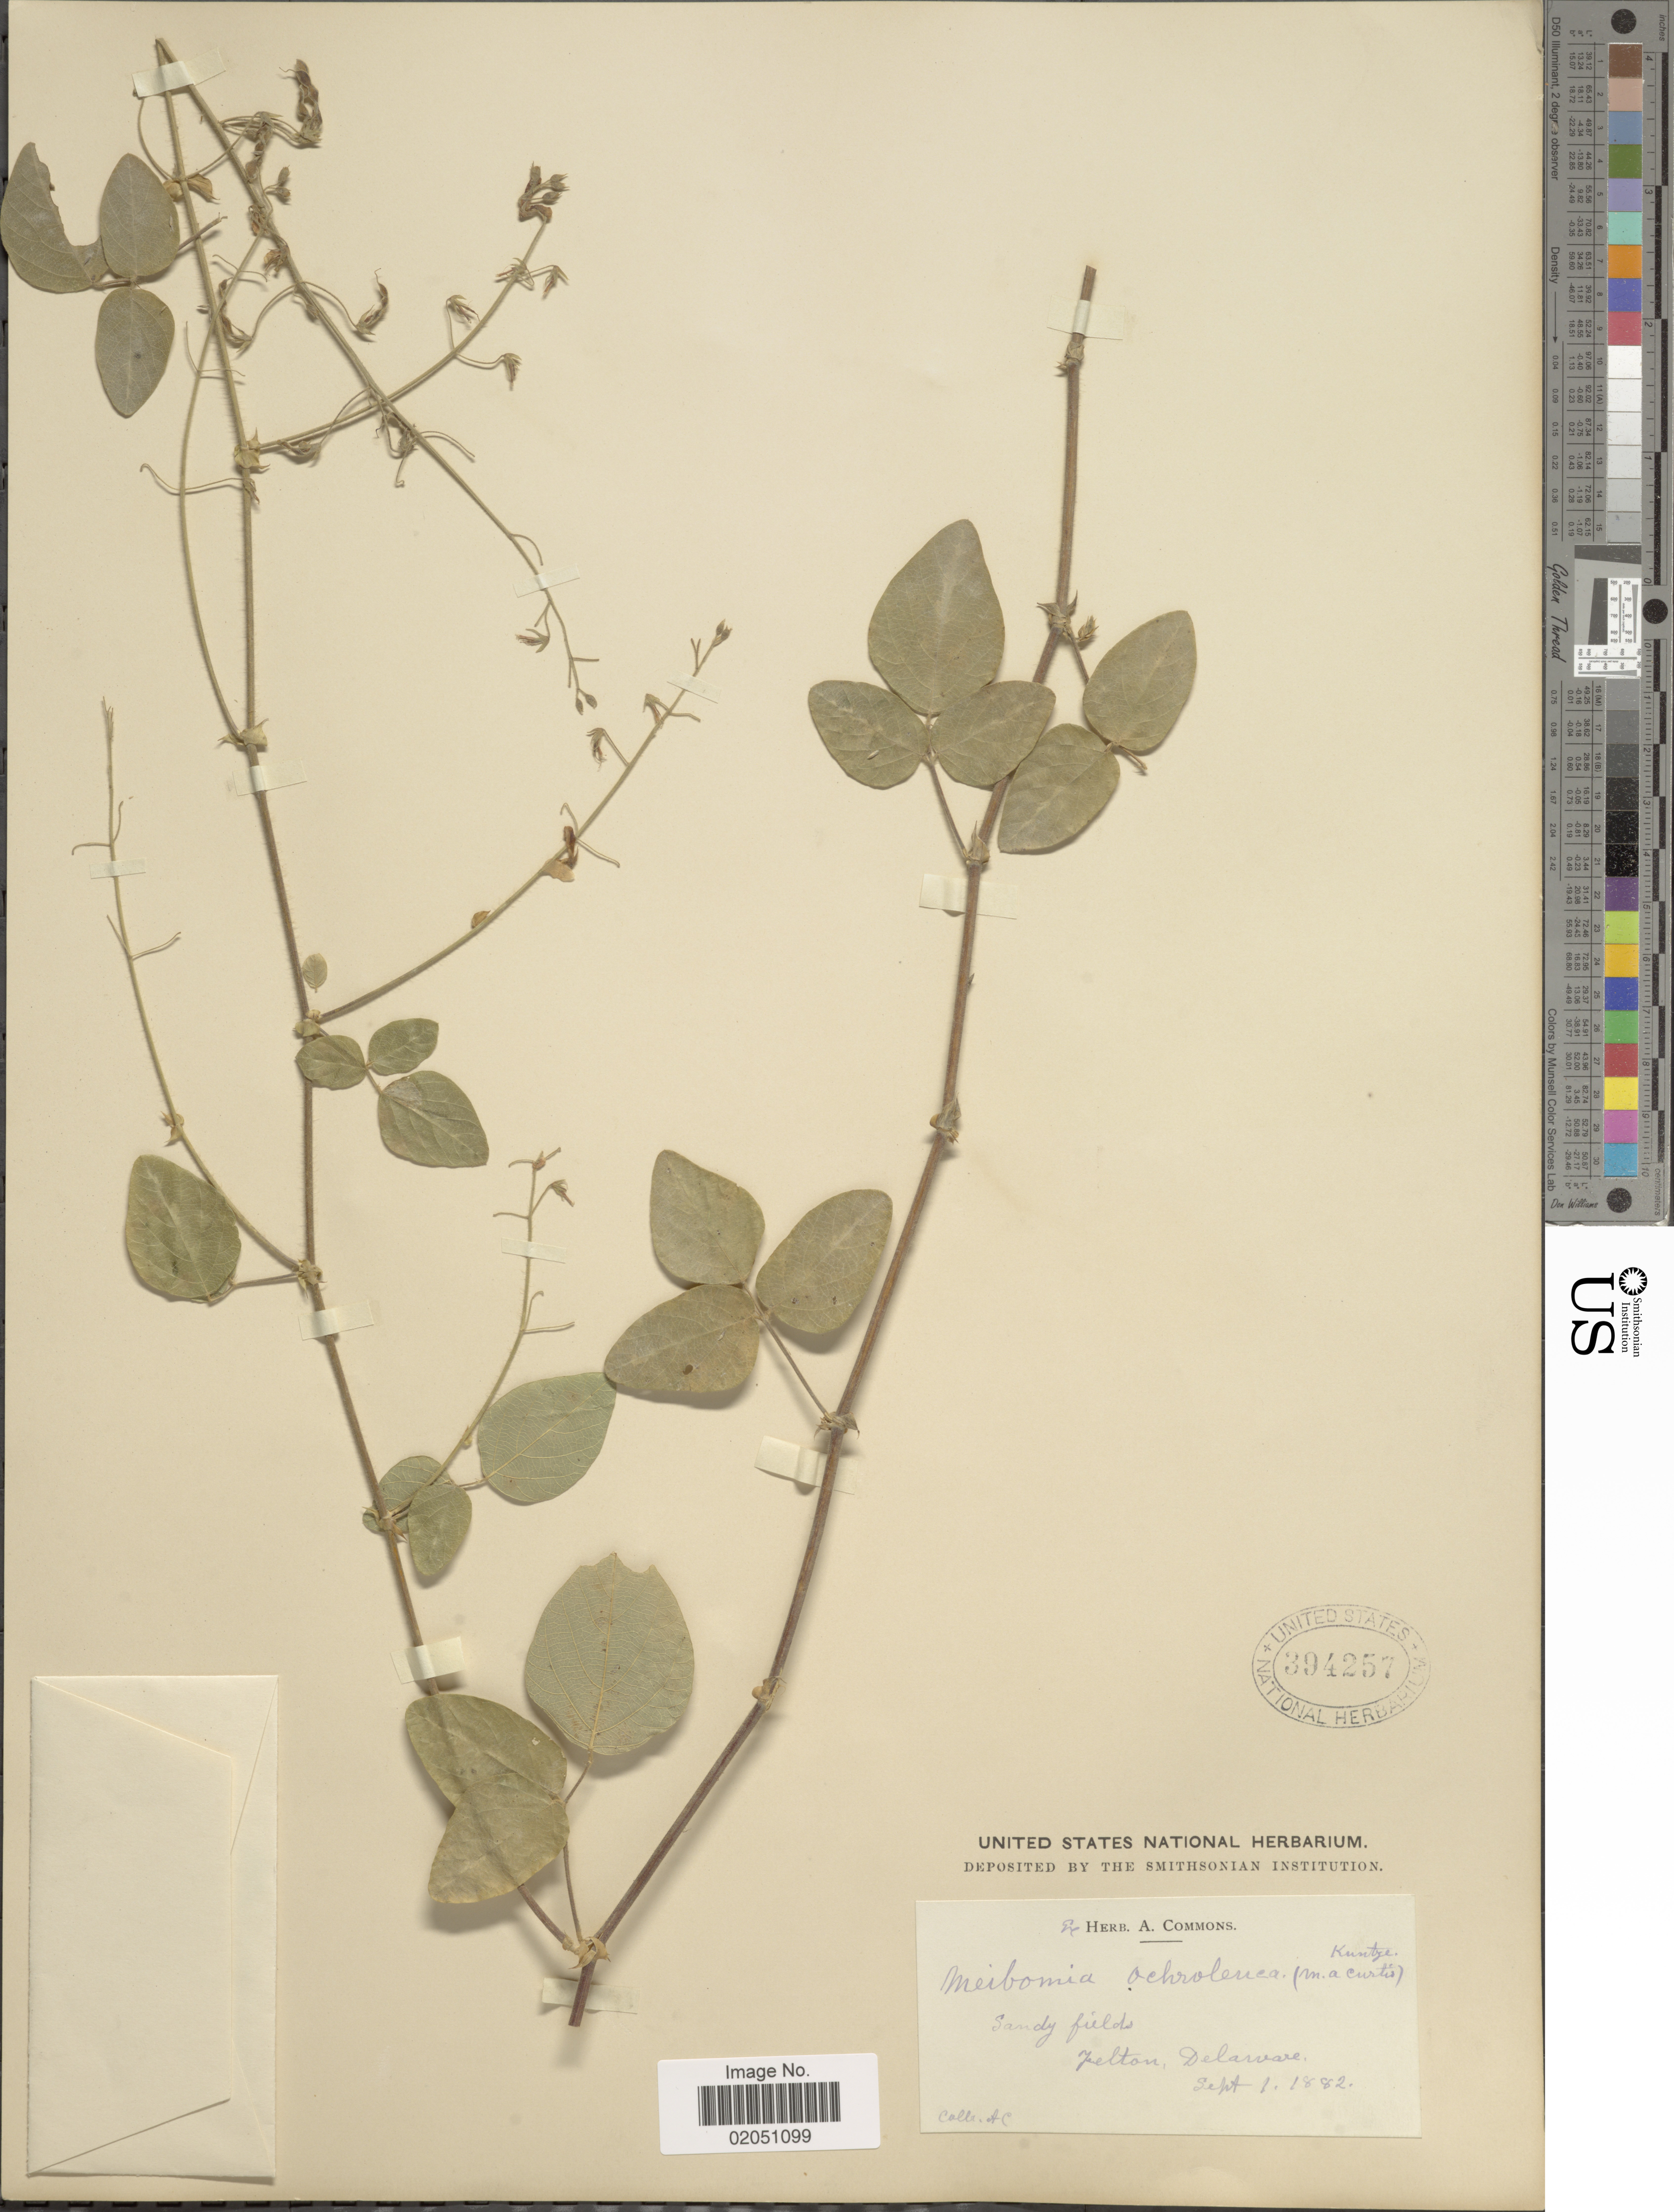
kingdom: Plantae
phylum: Tracheophyta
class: Magnoliopsida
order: Fabales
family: Fabaceae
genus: Desmodium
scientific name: Desmodium ochroleucum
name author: M.A. Curtis ex Canby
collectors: A. Commons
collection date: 1882-09-01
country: United States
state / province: Delaware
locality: Sandy field, Jelton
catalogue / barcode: US 394257